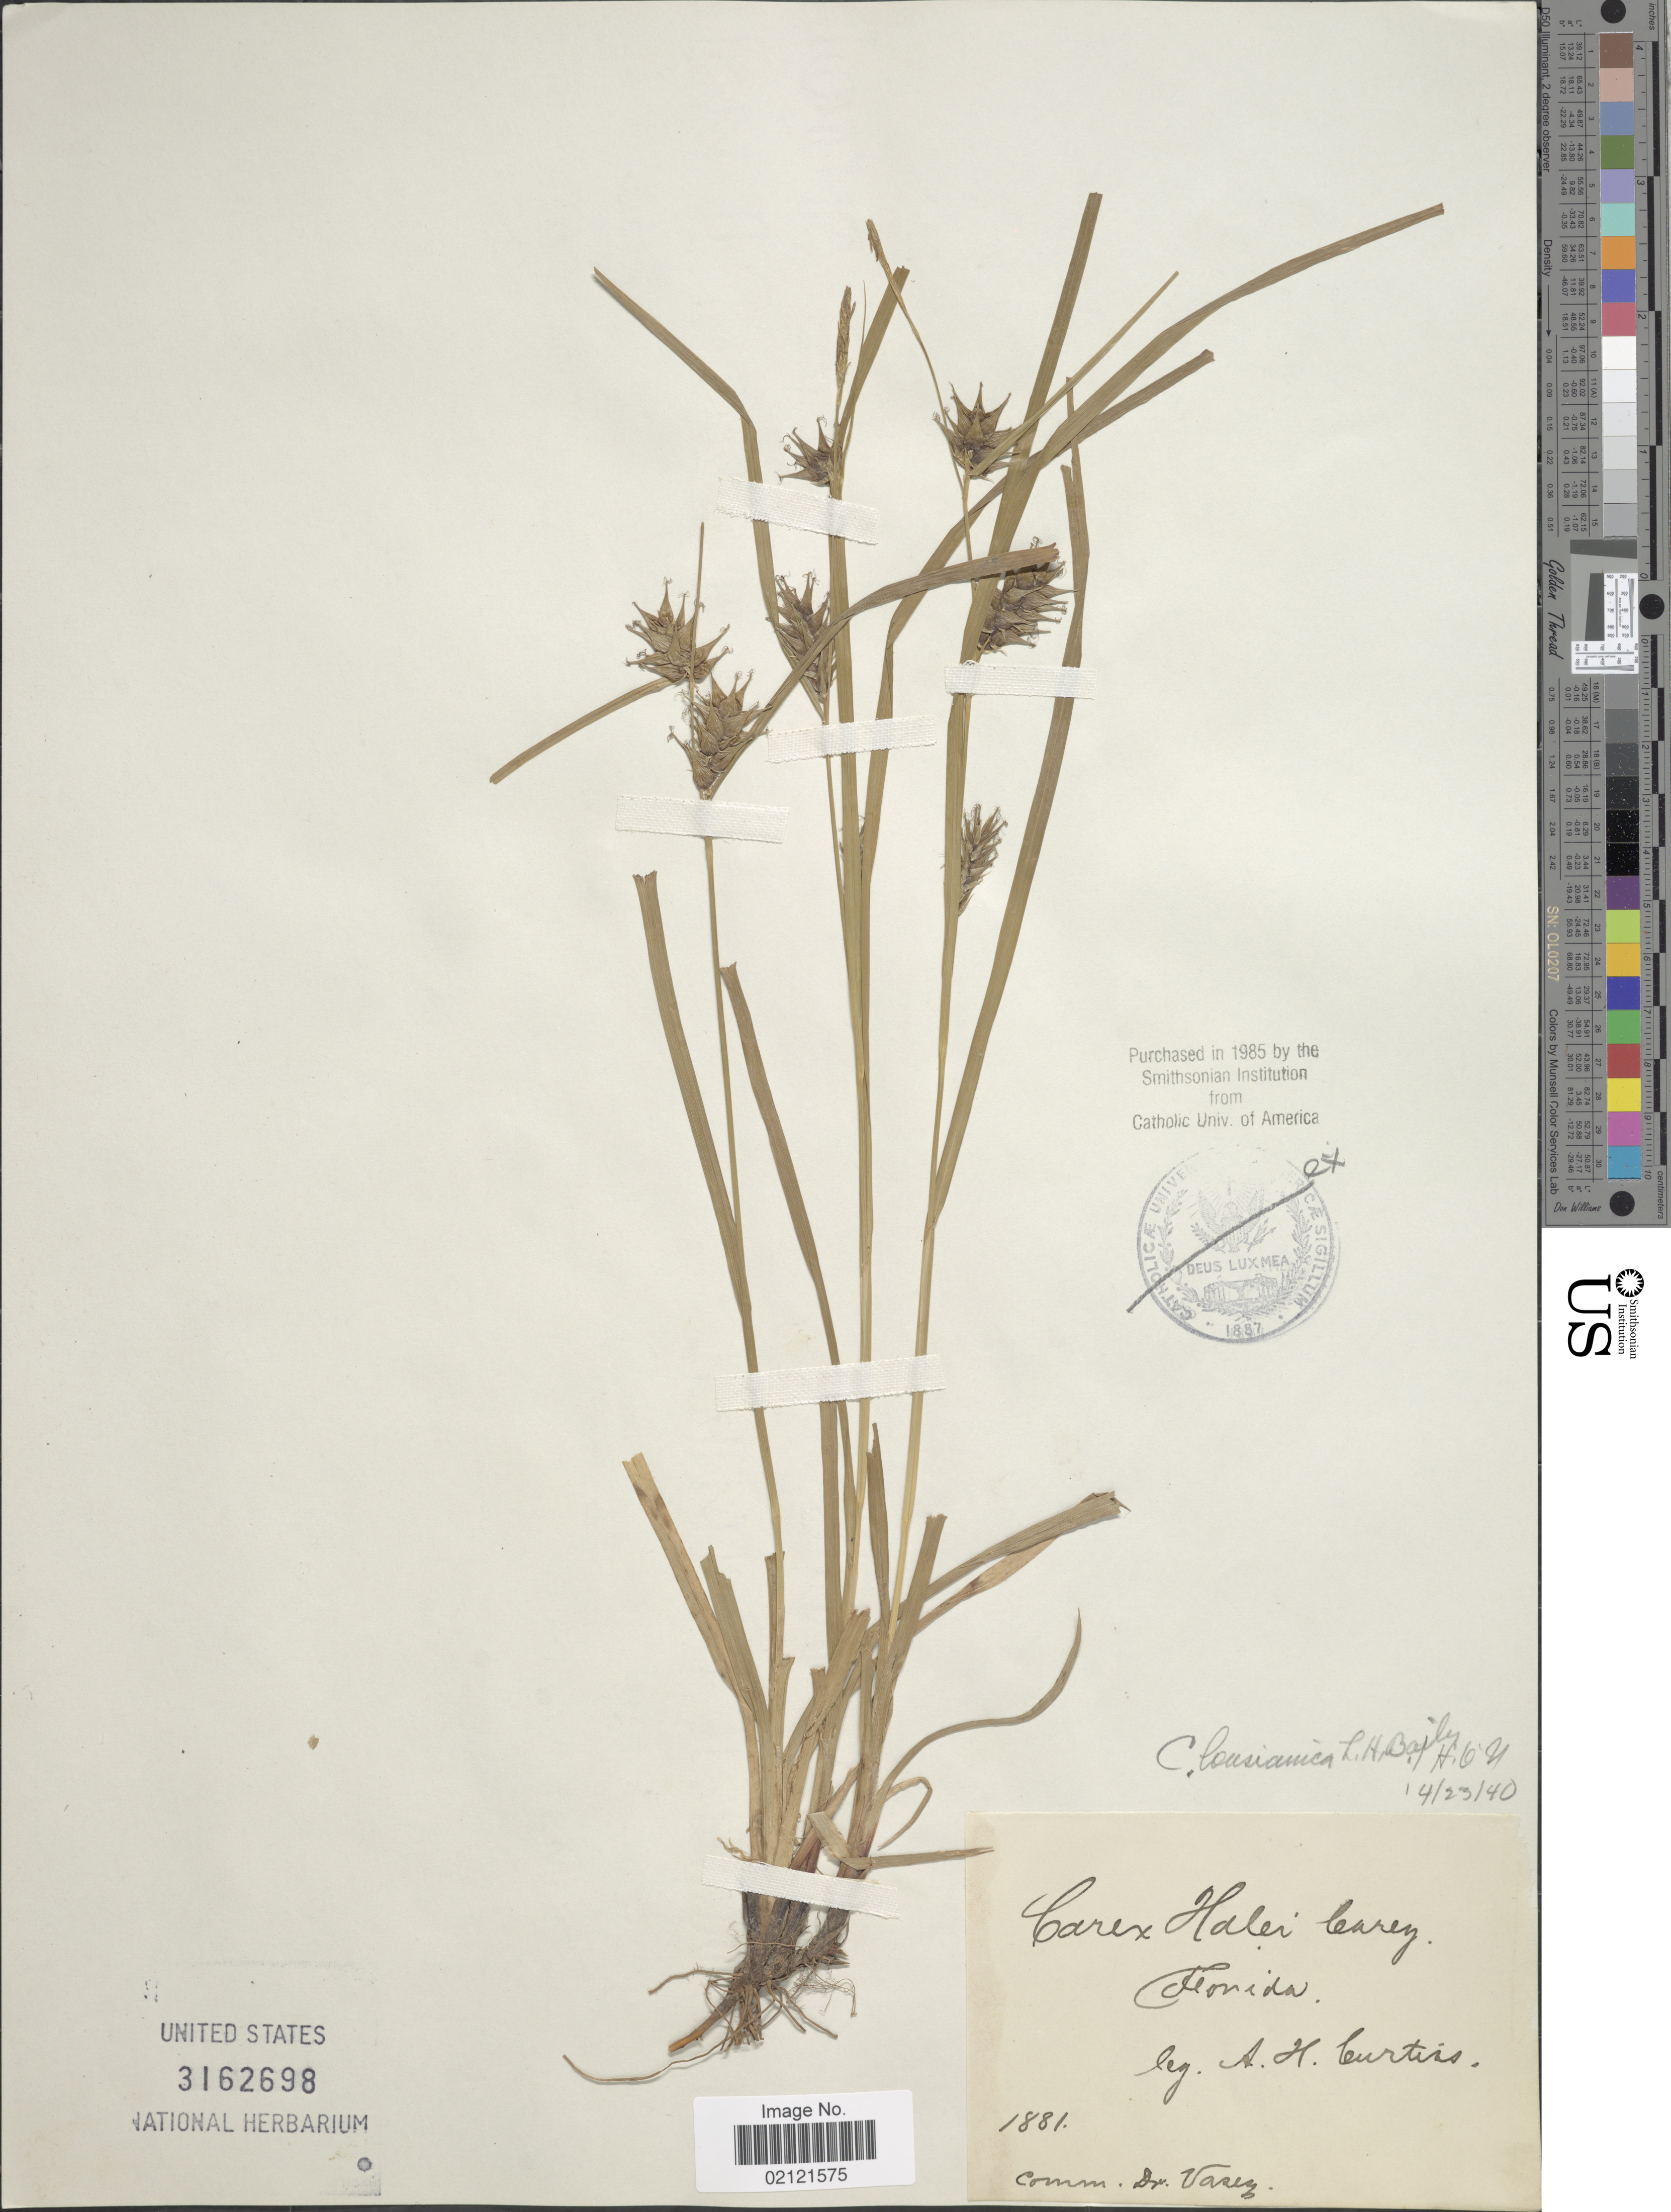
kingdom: Plantae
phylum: Tracheophyta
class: Liliopsida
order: Poales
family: Cyperaceae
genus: Carex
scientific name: Carex louisianica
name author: L.H. Bailey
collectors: A. Curtis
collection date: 1881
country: United States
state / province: Florida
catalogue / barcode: US 3162698